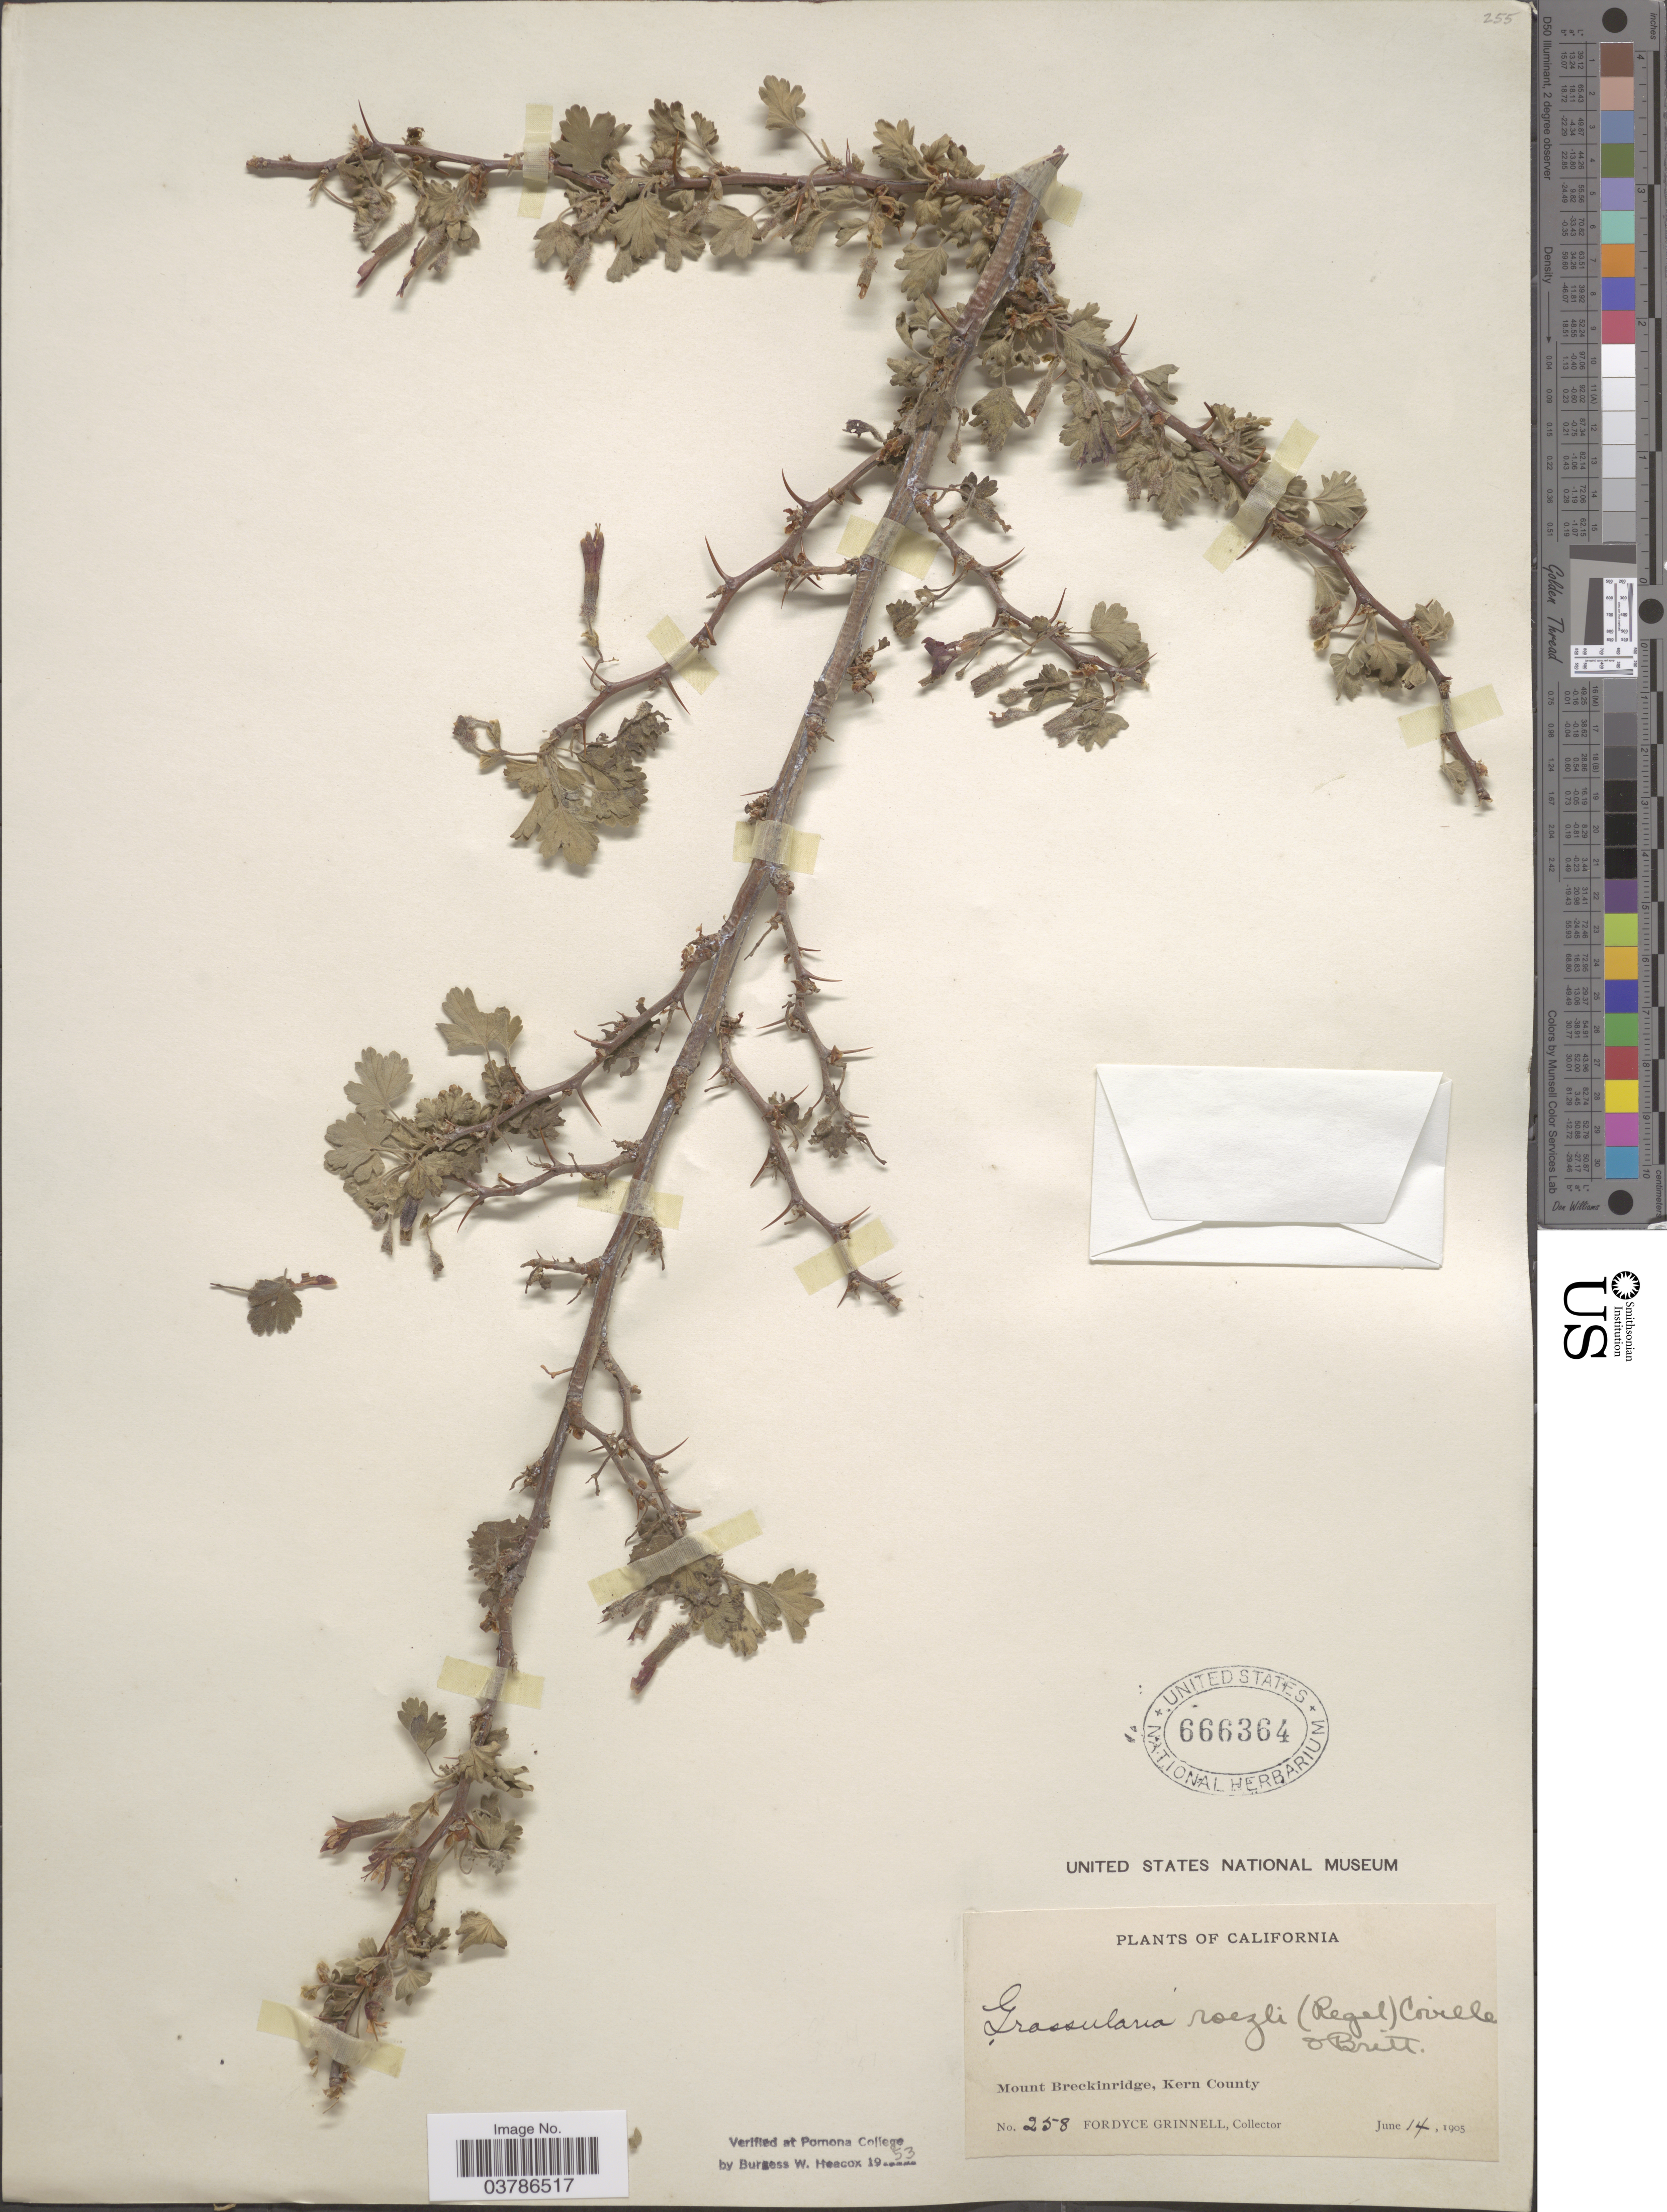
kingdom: Plantae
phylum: Tracheophyta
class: Magnoliopsida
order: Saxifragales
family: Grossulariaceae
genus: Ribes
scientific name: Ribes roezlii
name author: Regel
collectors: F. Grinnell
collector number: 258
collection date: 1905-06-14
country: United States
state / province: California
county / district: Kern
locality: Mount Breckinridge, Kern County.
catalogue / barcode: US 666364